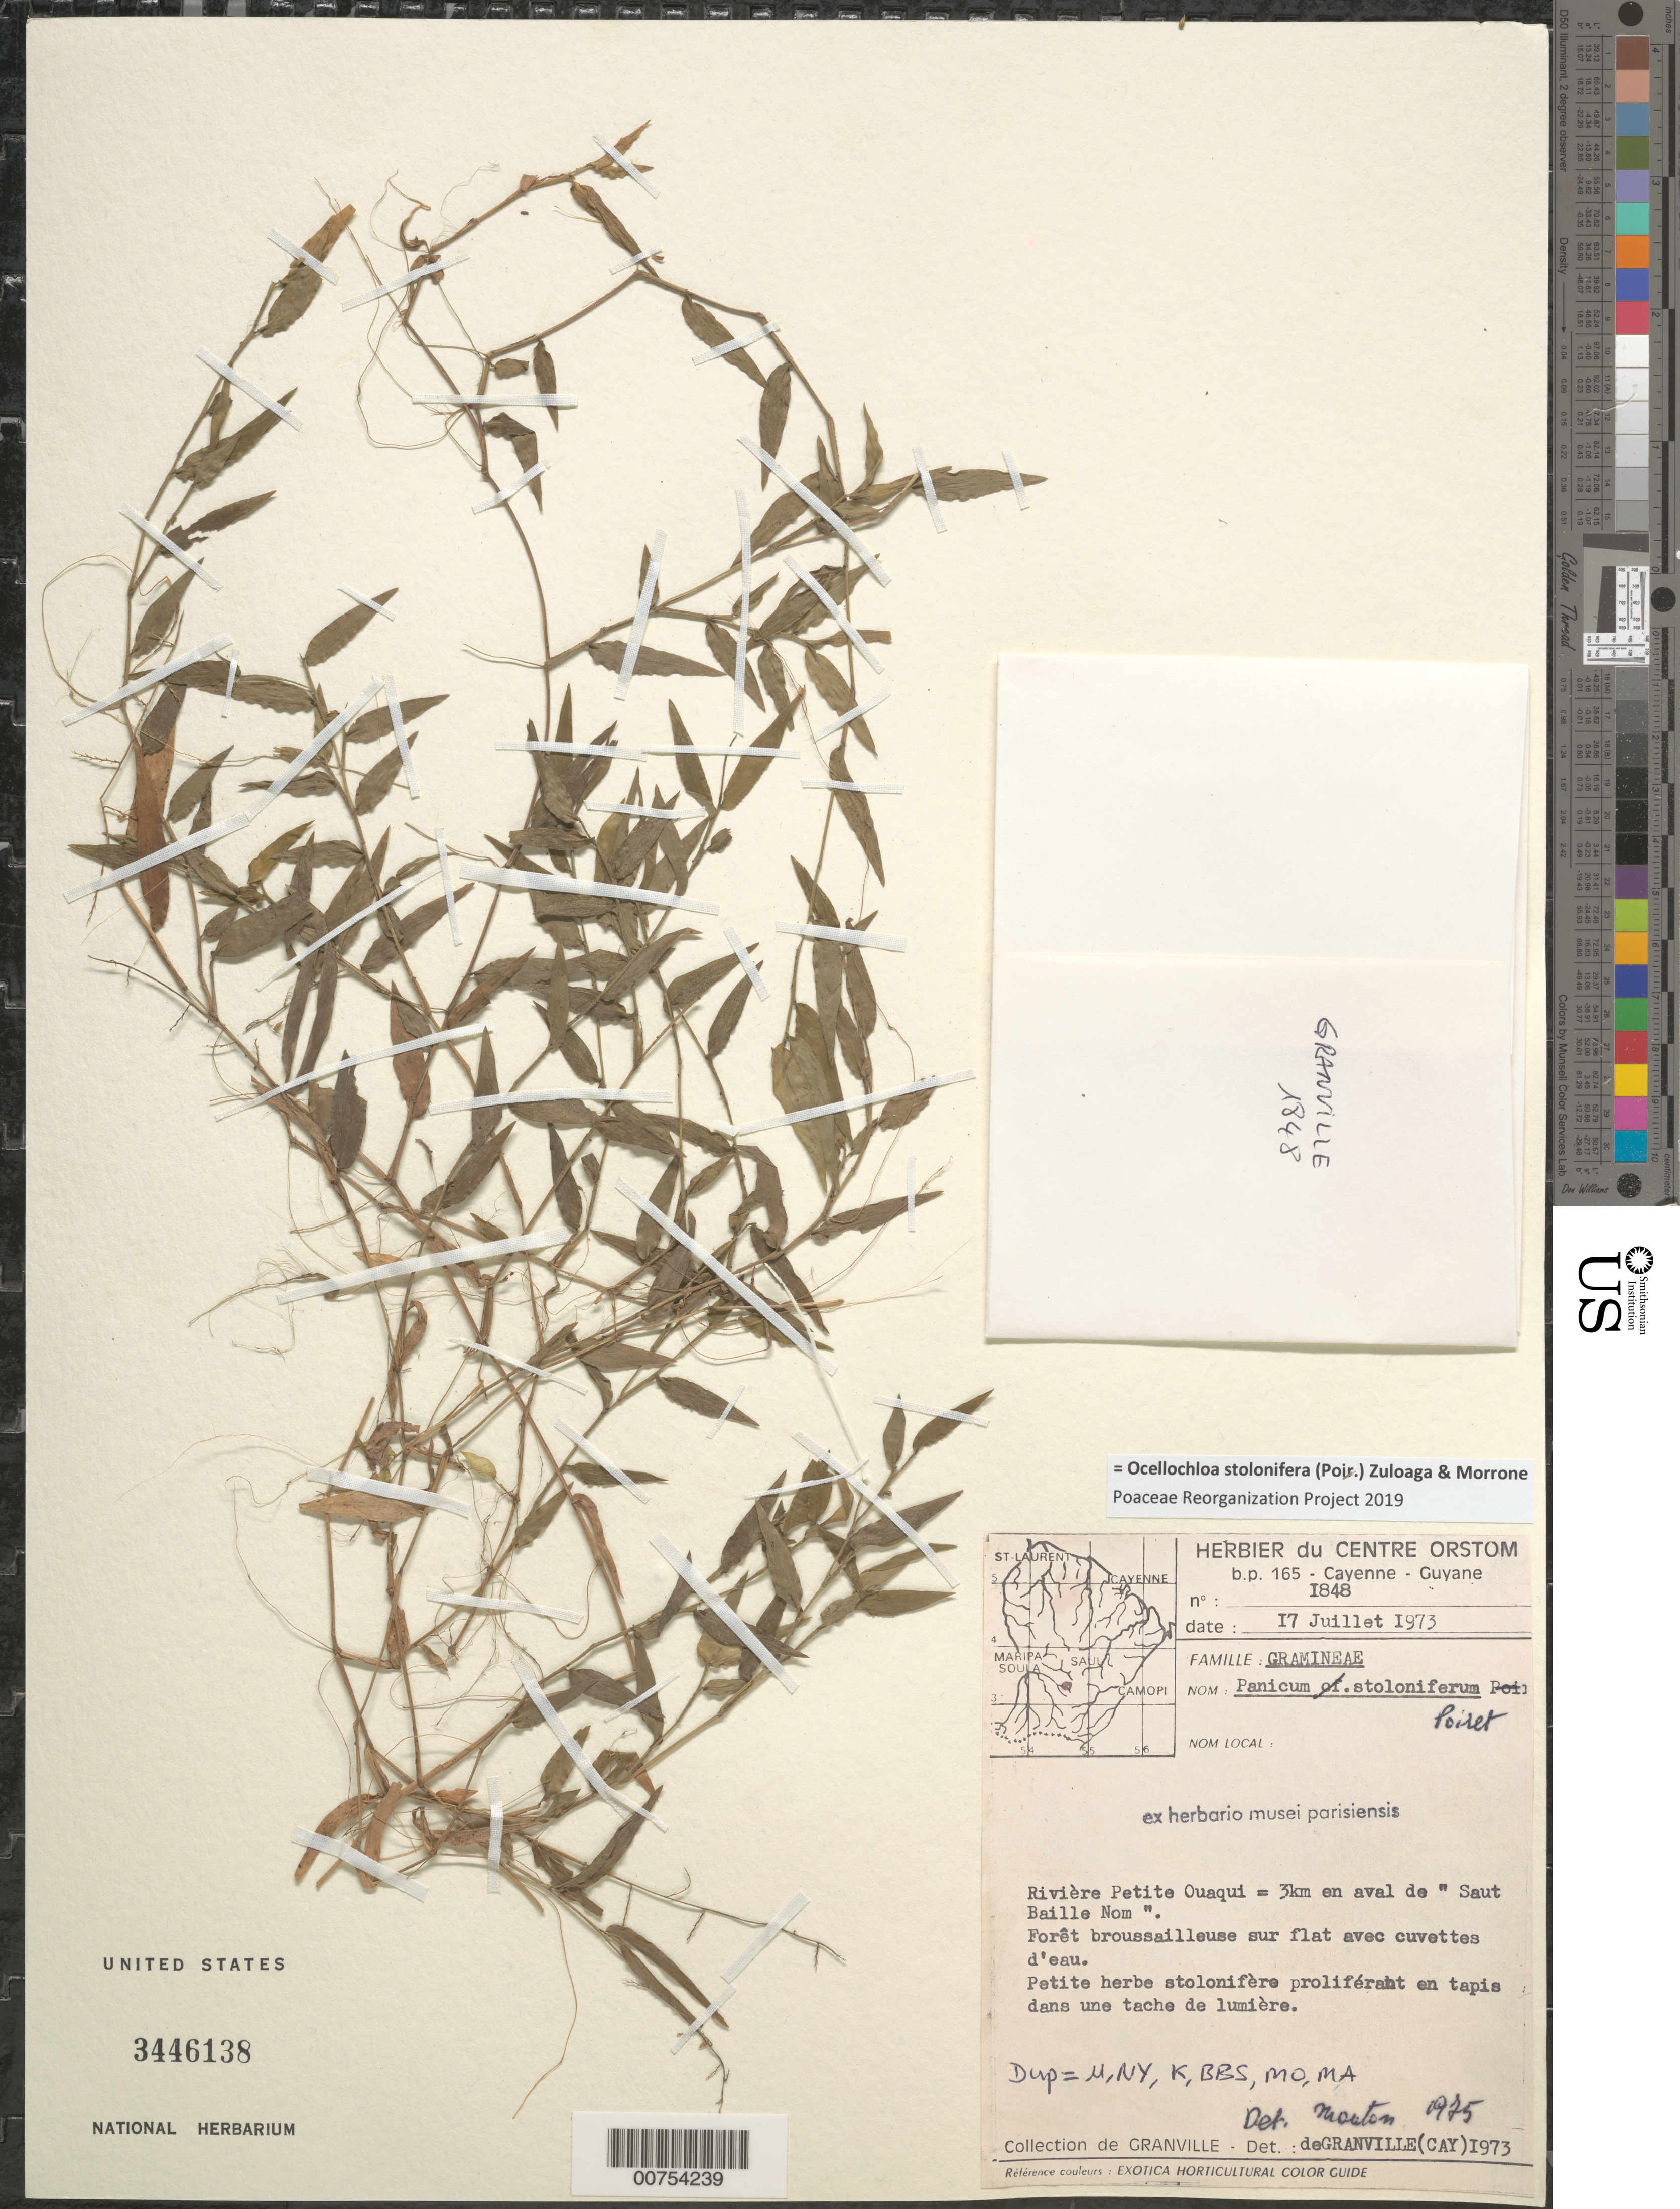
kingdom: Plantae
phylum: Tracheophyta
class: Liliopsida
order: Poales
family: Poaceae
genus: Panicum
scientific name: Panicum stoloniferum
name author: Poir.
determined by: Mouton, J. A.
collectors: J.-J. de Granville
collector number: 1848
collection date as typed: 17-Jul-73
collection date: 1973-07-17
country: French Guiana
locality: Rivière "Petite Ouaqui", 3 km de Saut Baille Nom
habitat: Forêt broussailleuse sur flat avec cuvettes l'eau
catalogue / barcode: US 3446138